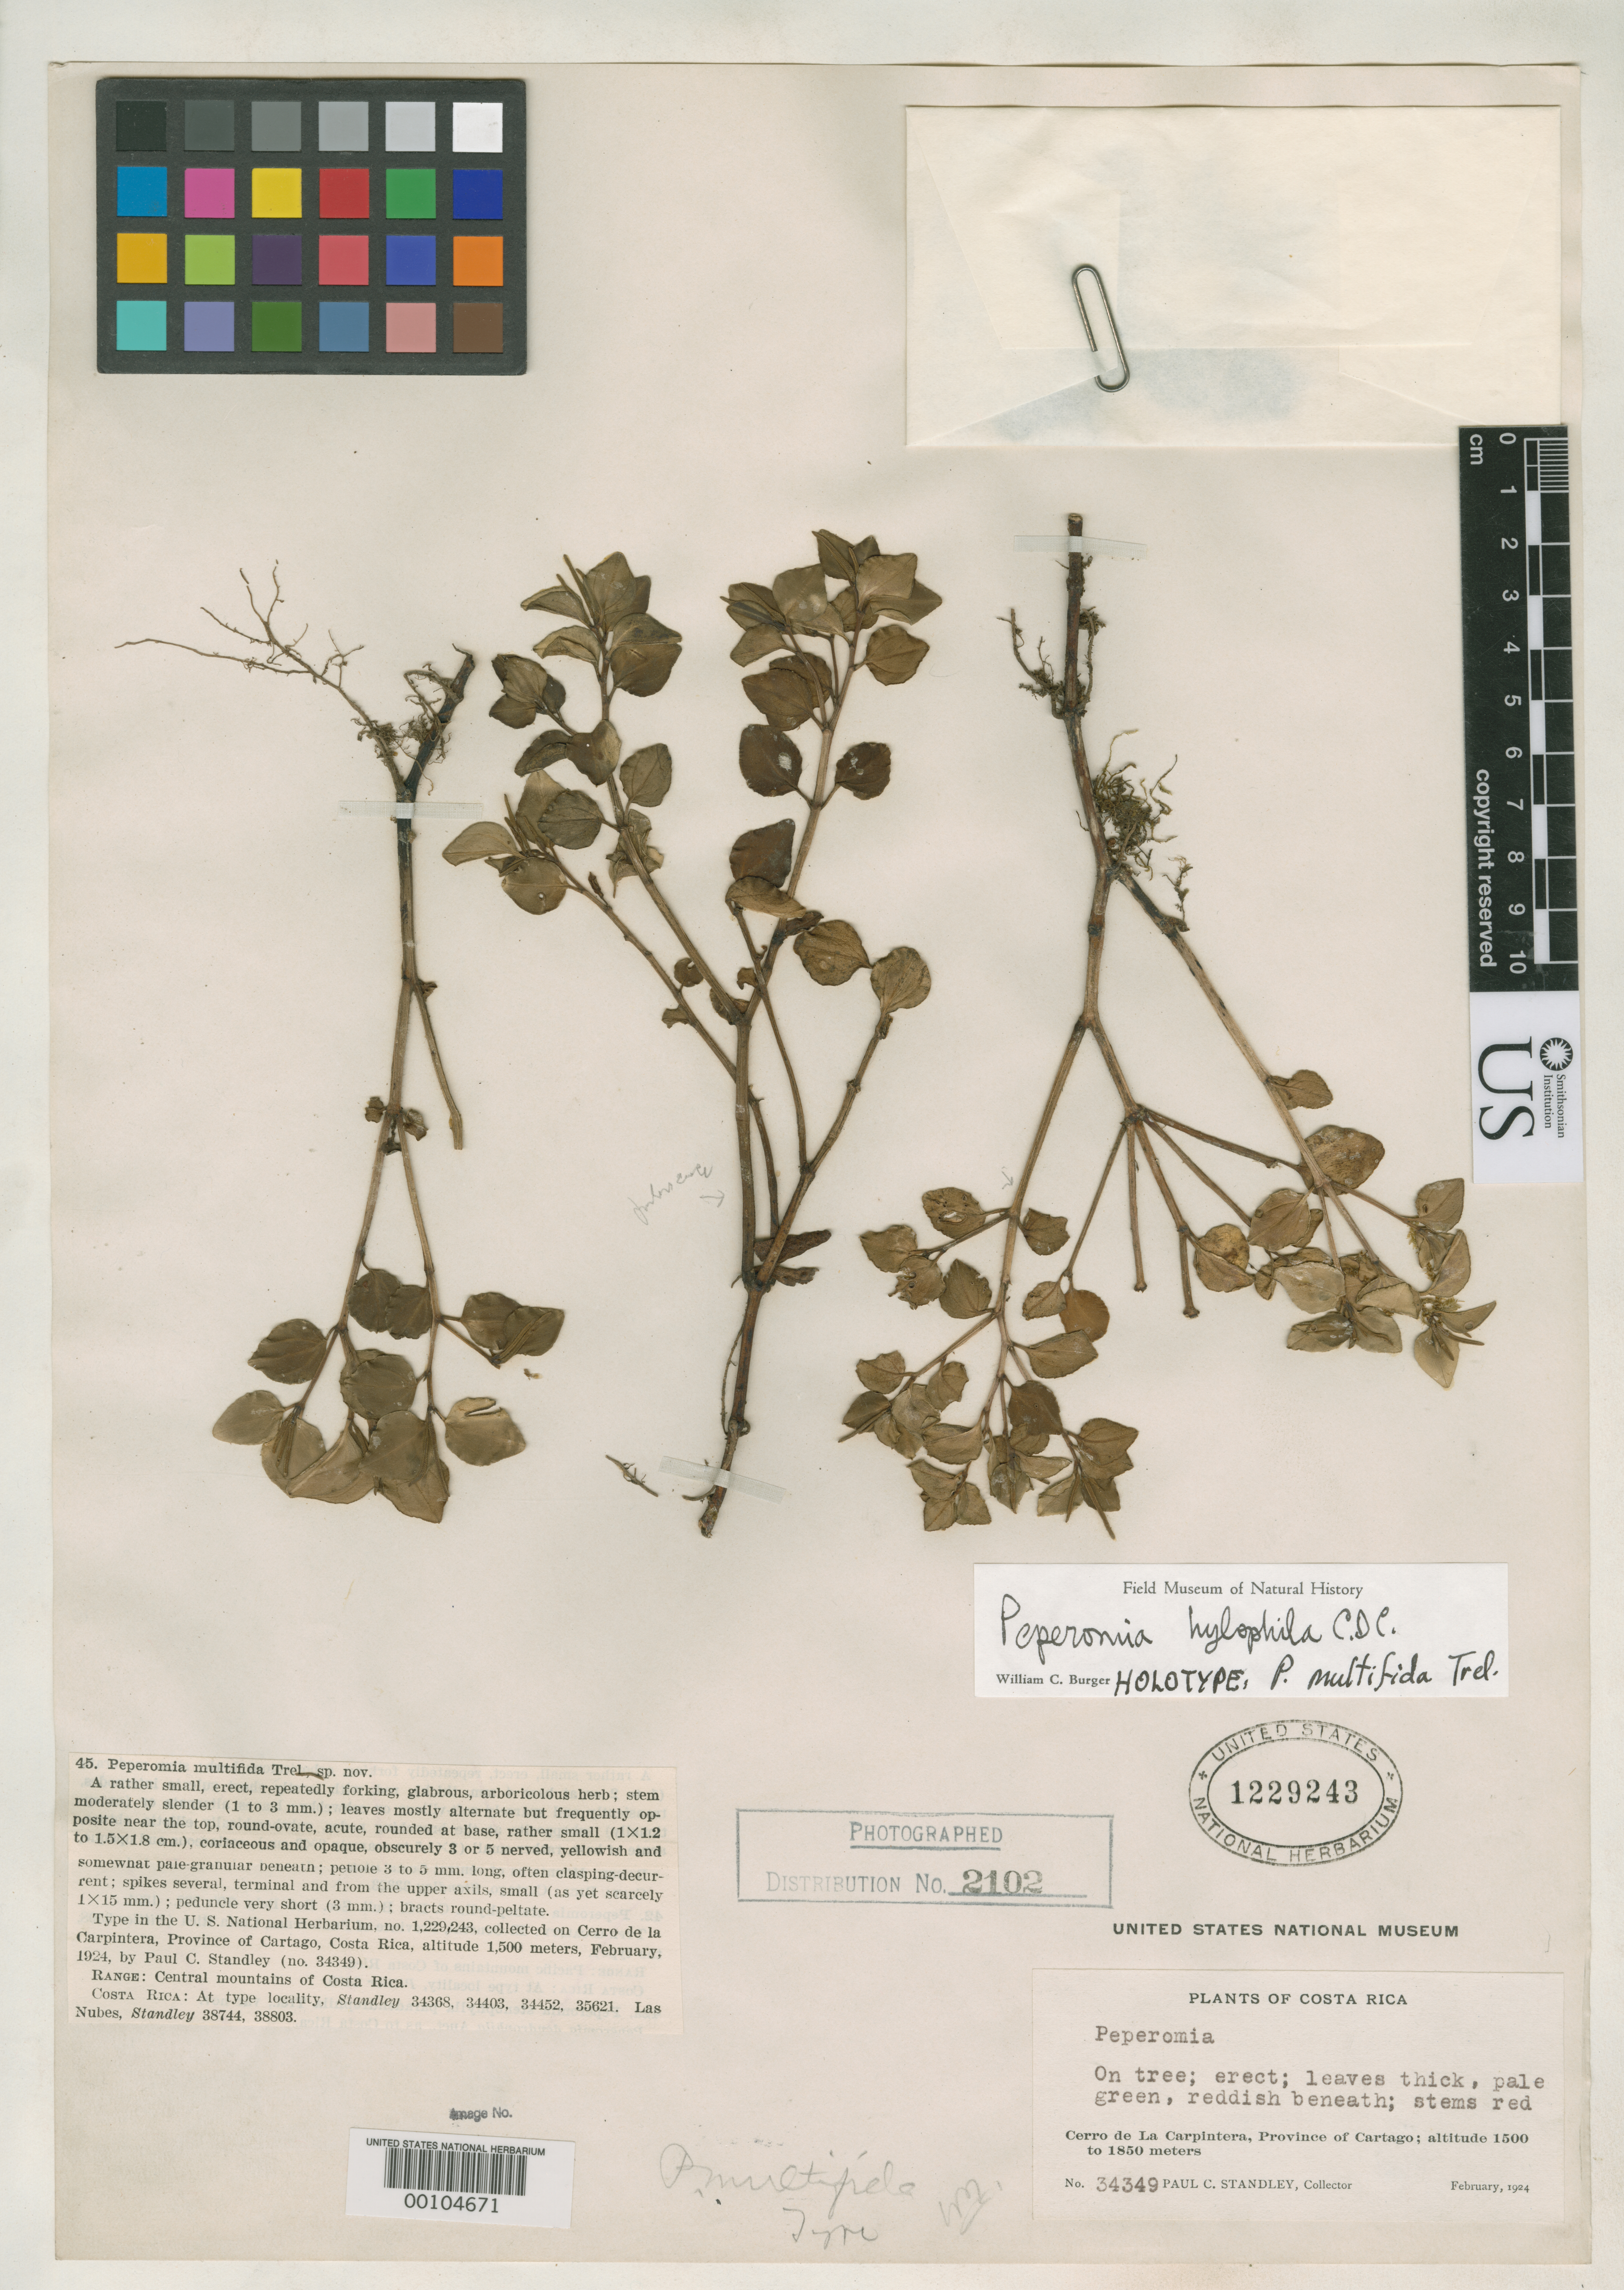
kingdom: Plantae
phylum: Tracheophyta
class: Magnoliopsida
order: Piperales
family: Piperaceae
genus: Peperomia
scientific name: Peperomia multifida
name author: Trel.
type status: Holotype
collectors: P. C. Standley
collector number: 34349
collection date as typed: Feb 1924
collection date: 1924-02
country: Costa Rica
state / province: Cartago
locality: Cerro de La Carpintera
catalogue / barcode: US 1229243